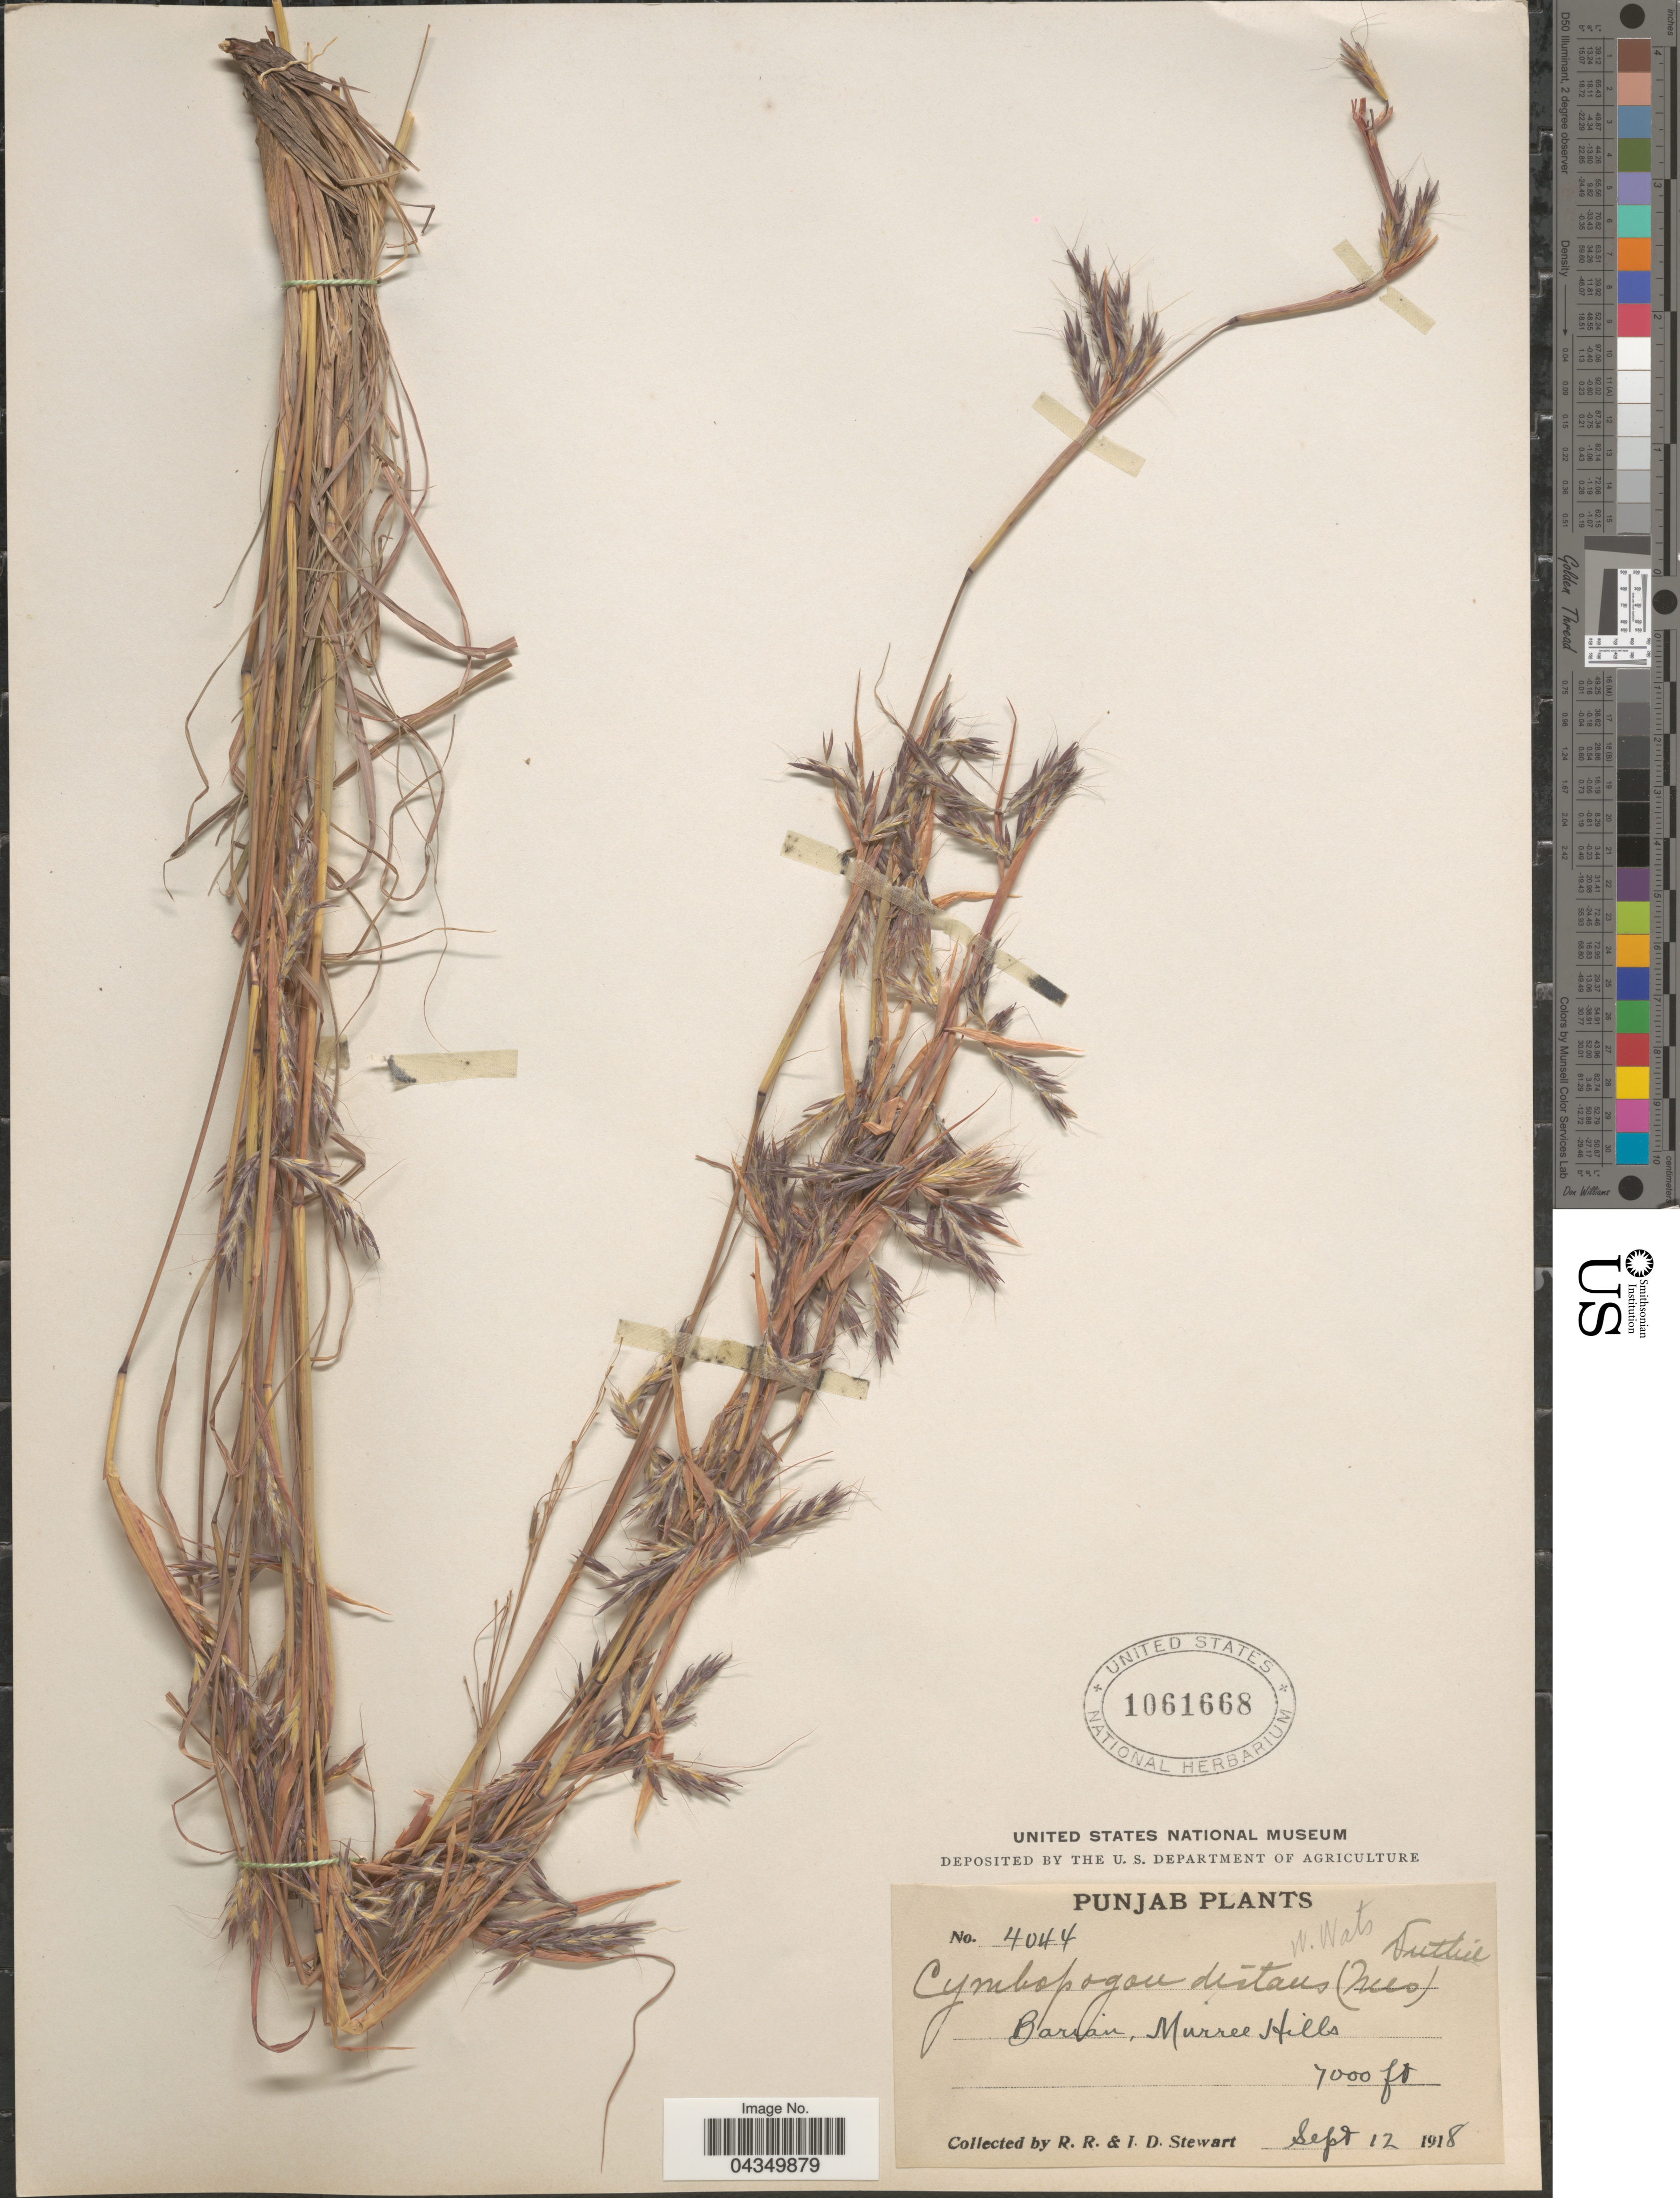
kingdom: Plantae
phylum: Tracheophyta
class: Liliopsida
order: Poales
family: Poaceae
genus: Cymbopogon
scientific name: Cymbopogon distans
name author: (Nees ex Steud.) Willd.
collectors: R. Stewart & I. Stewart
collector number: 4044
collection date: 1918-09-12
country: Pakistan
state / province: Punjab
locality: Barian, Murree Hills.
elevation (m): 2134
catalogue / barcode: US 1061668